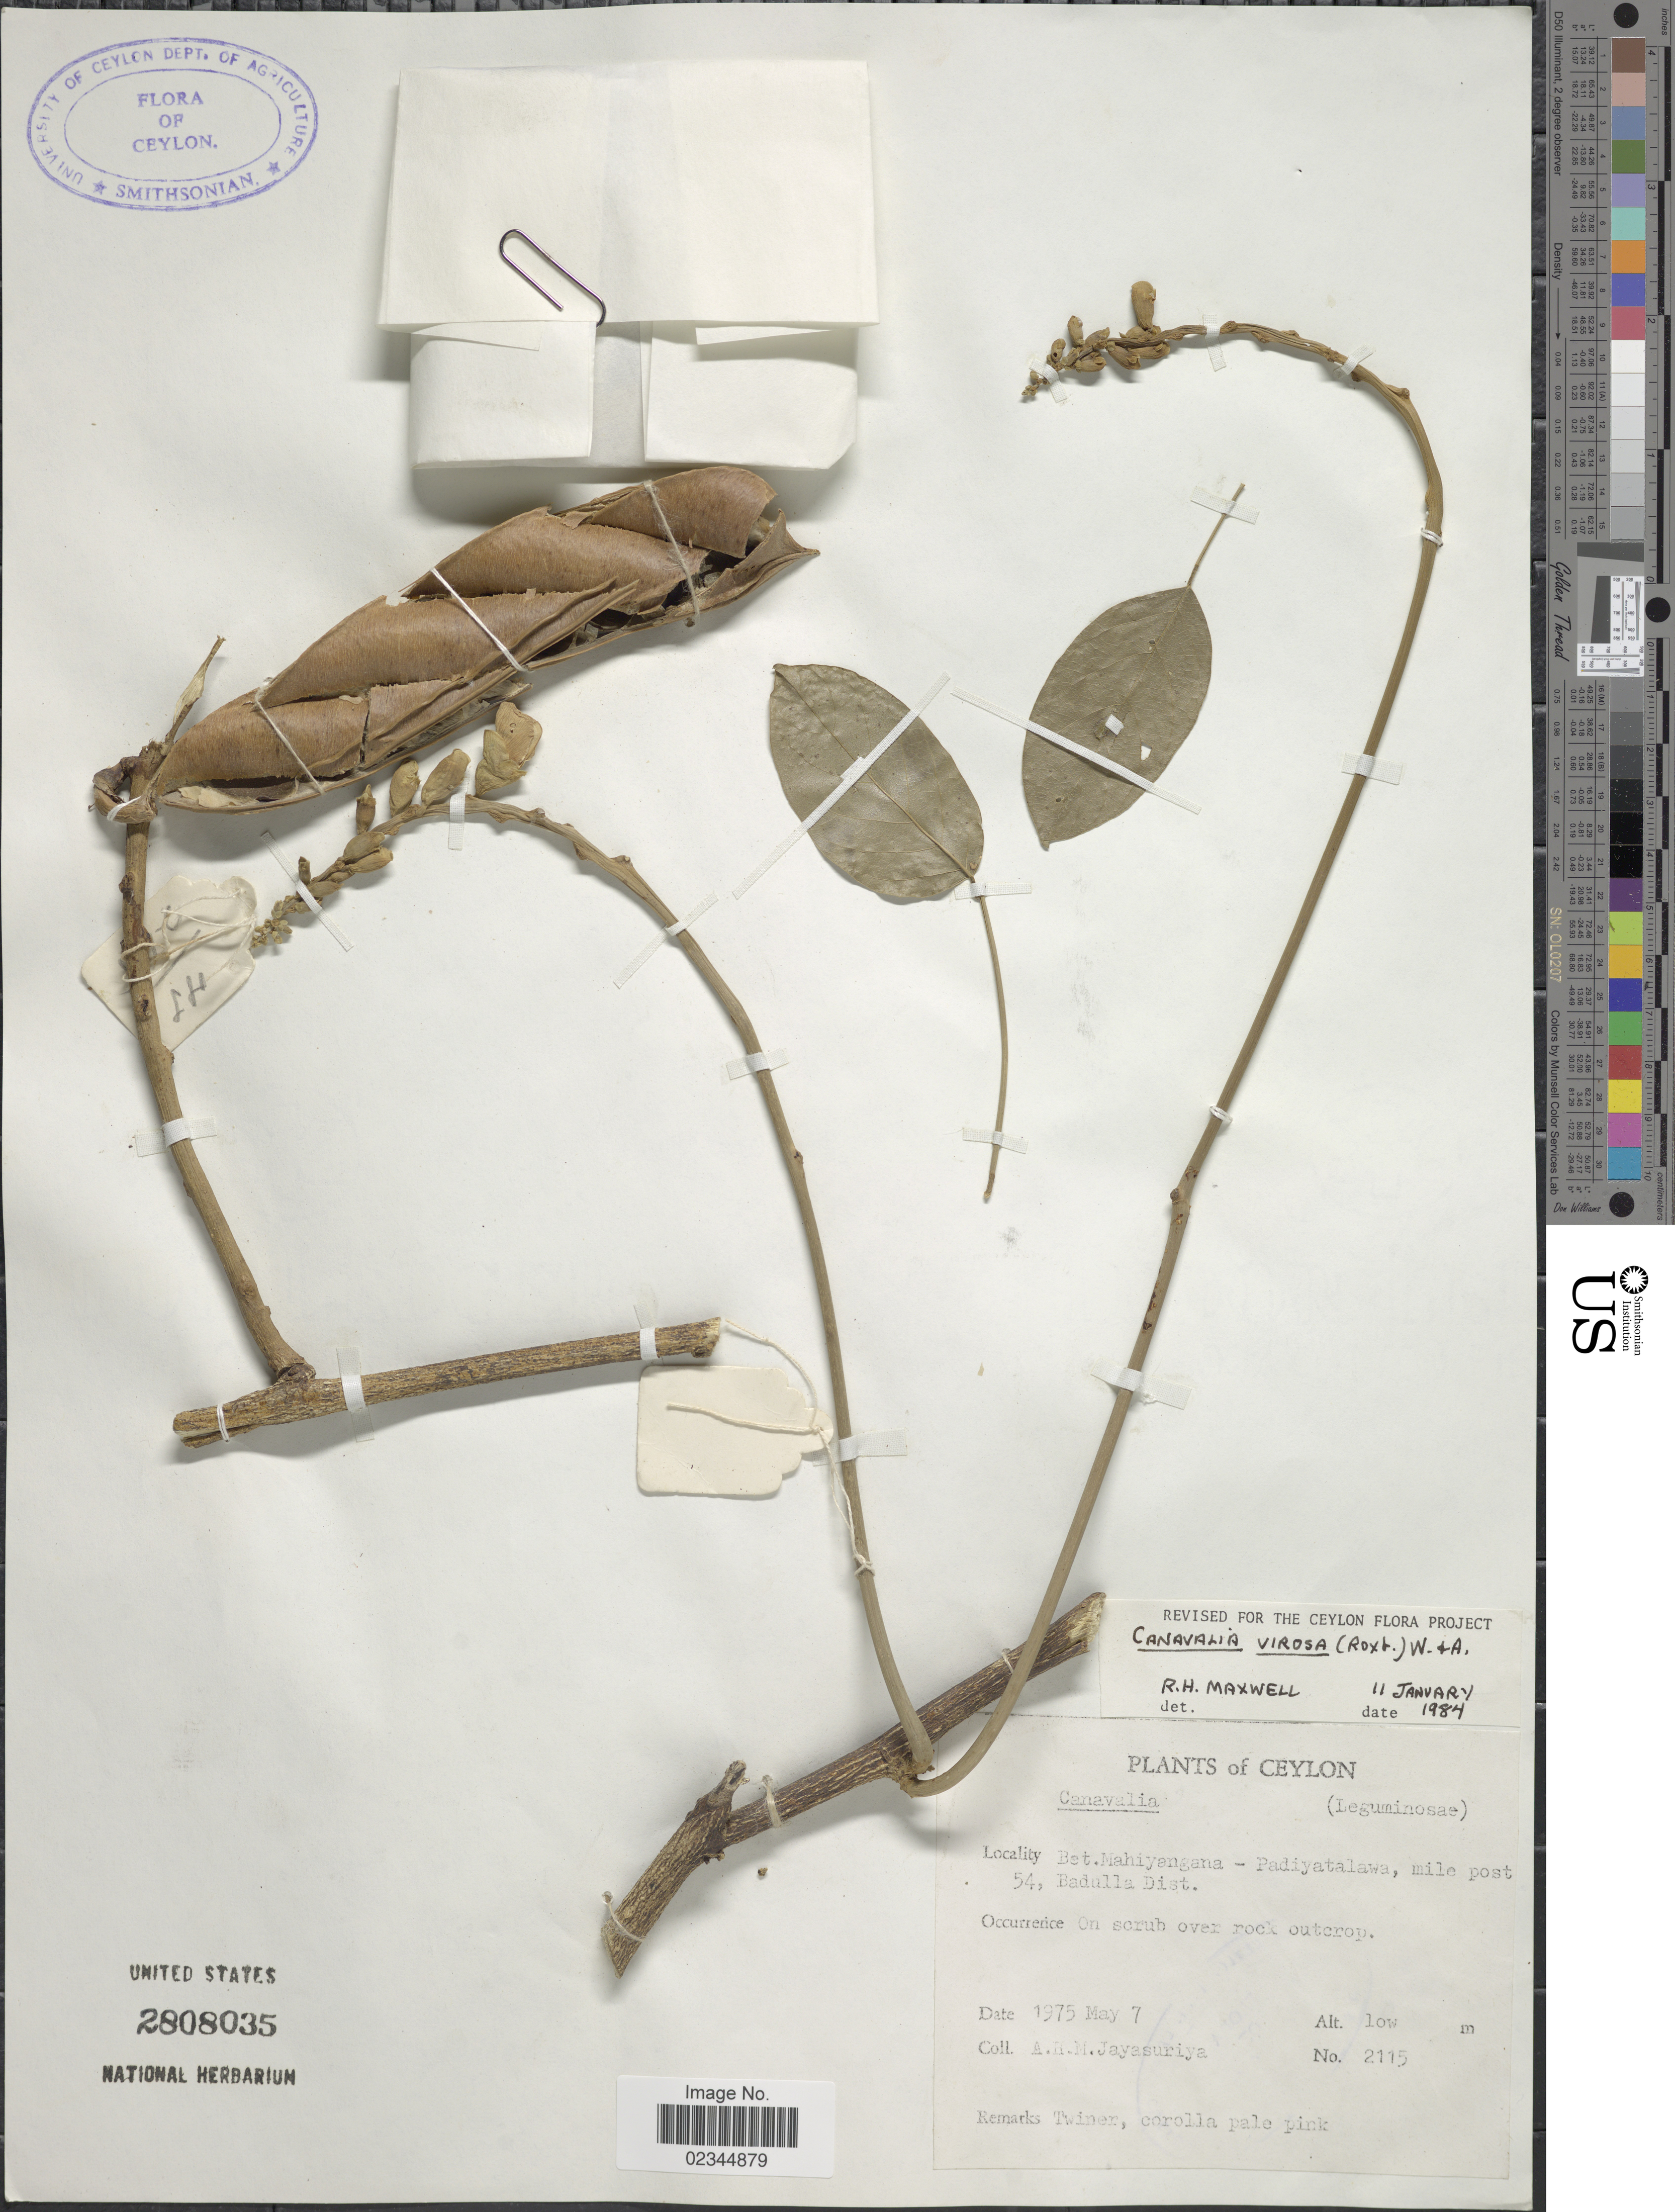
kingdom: Plantae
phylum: Tracheophyta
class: Magnoliopsida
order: Fabales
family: Fabaceae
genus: Canavalia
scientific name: Canavalia virosa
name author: (Roxb.) Wight & Arn.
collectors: A. H. Jayasuriya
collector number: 2115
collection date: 1975-05-07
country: Sri Lanka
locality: Ceylon, bet. Nahiyangana-Padiyatalawa, mile post 54, Badulla Dist.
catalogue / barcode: US 2808035